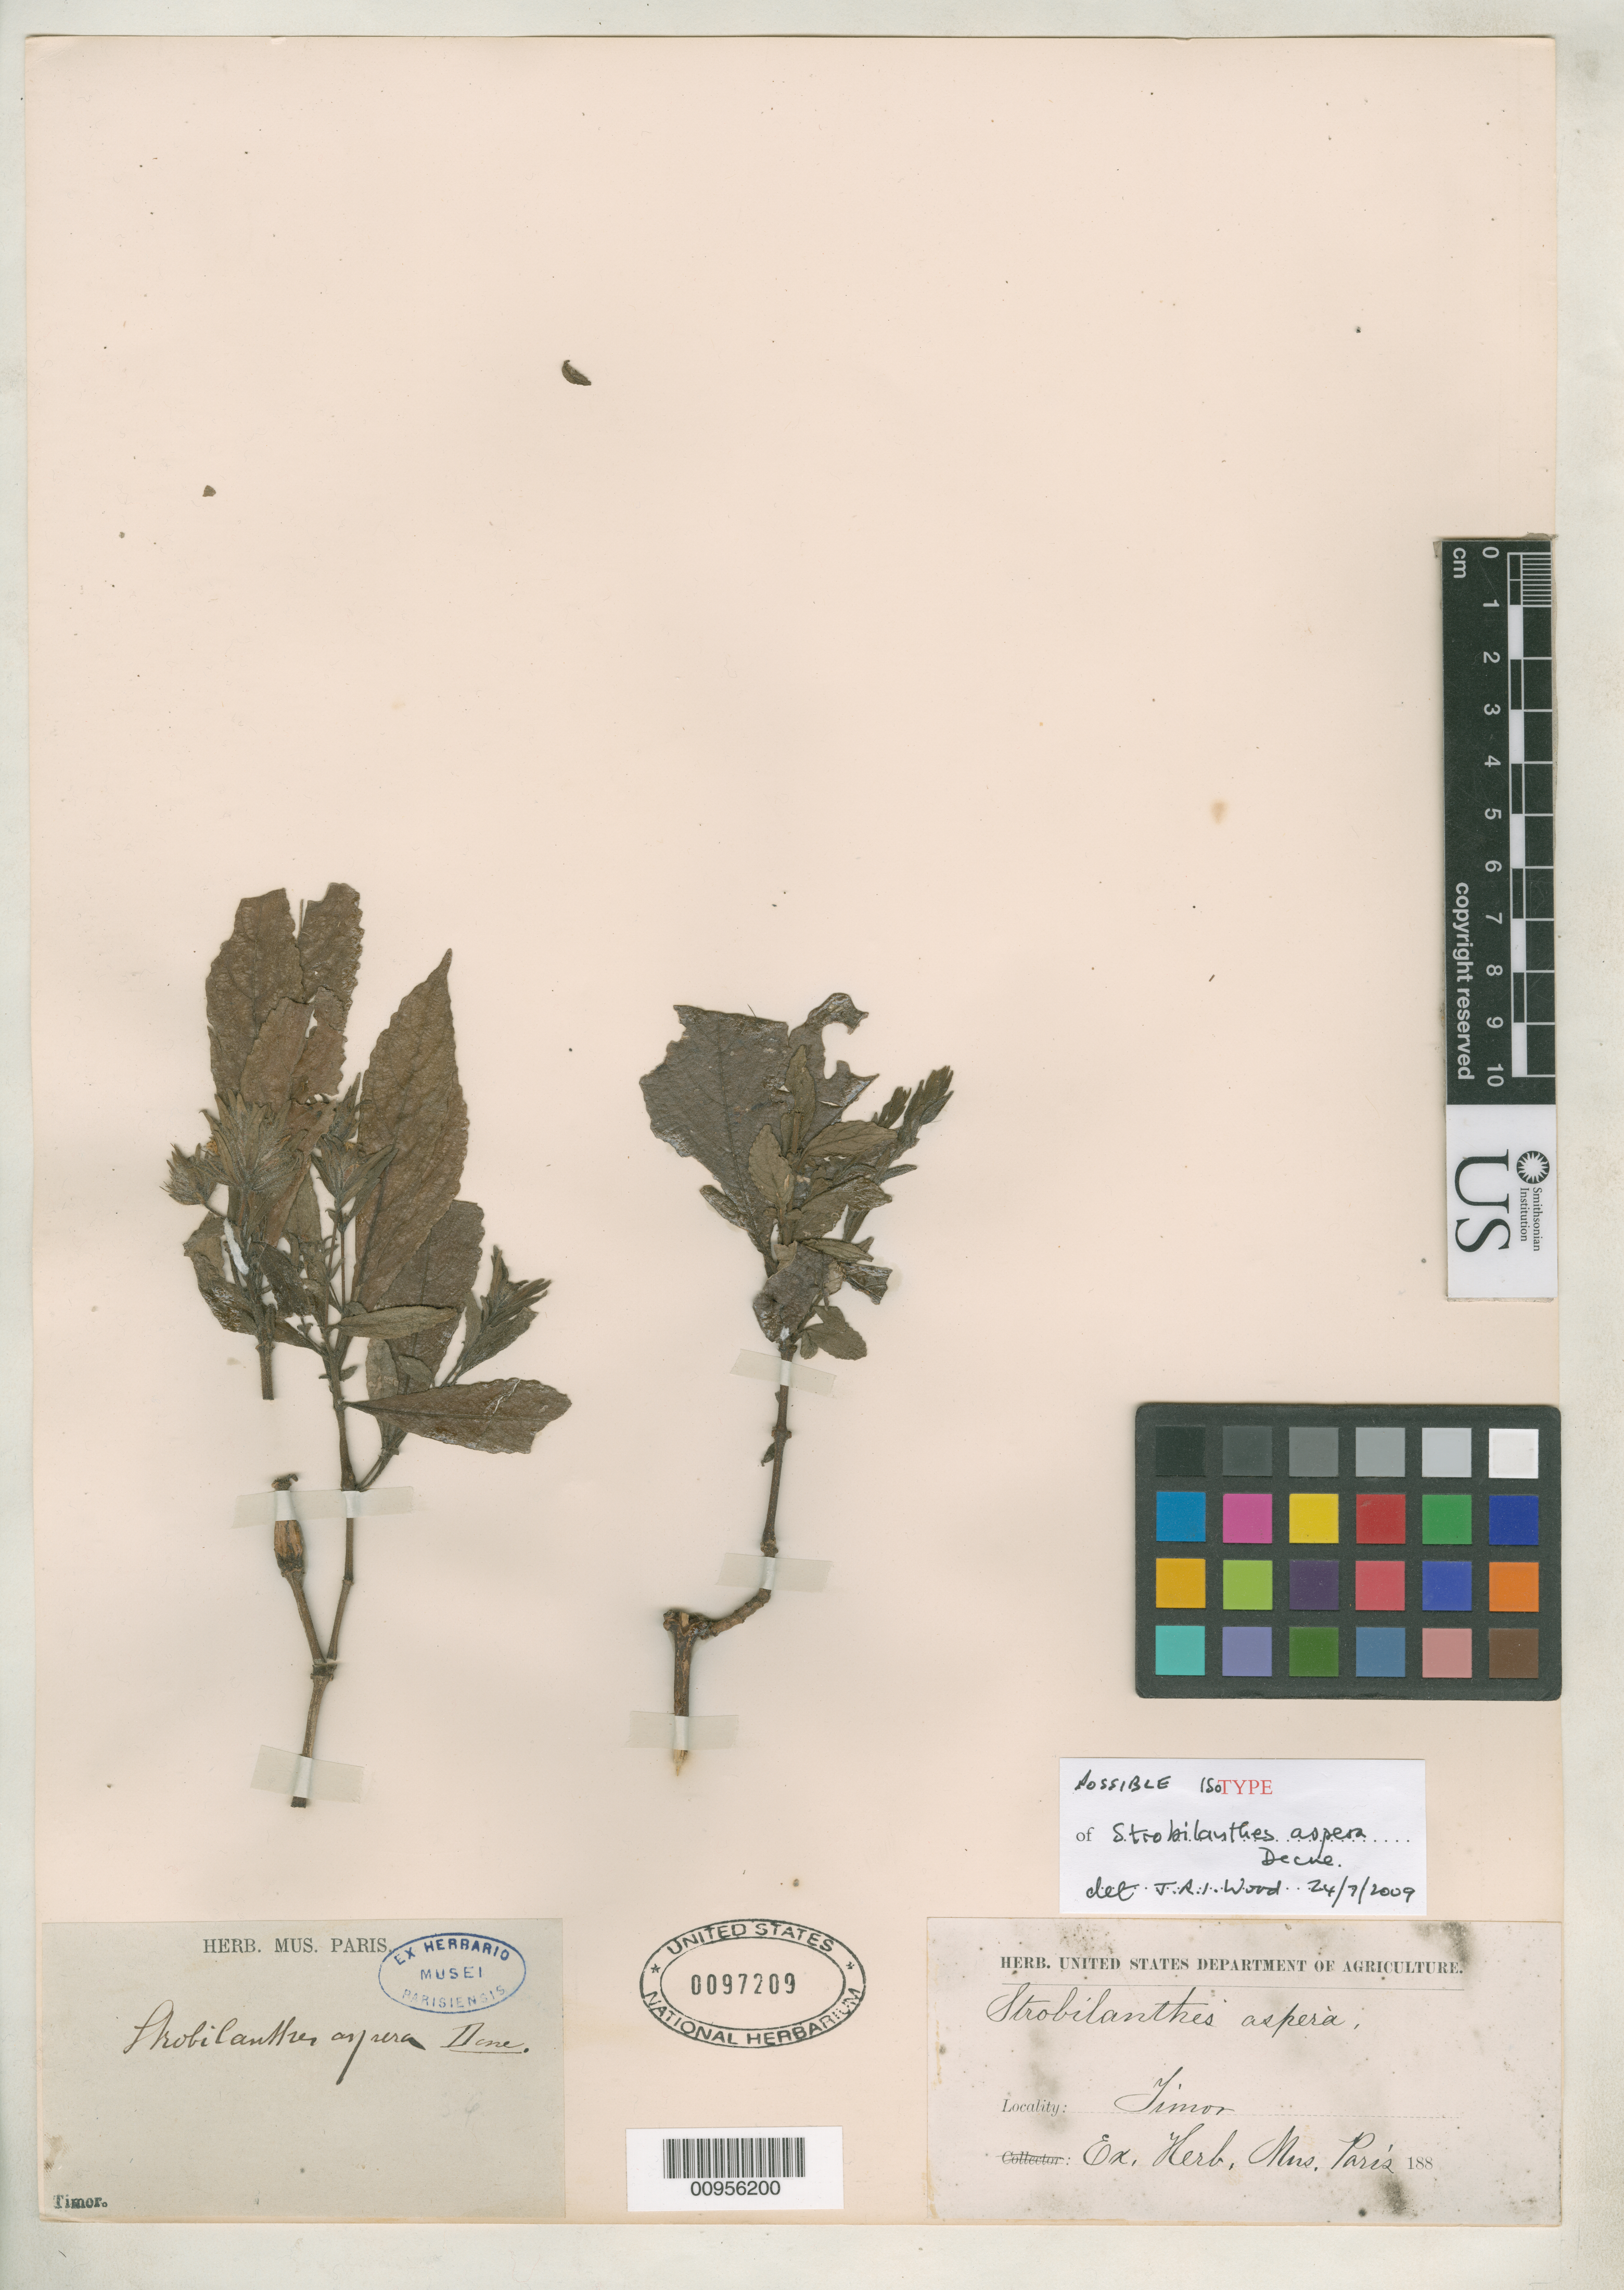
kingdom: Plantae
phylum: Tracheophyta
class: Magnoliopsida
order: Lamiales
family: Acanthaceae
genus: Strobilanthes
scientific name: Strobilanthes aspera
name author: Decne.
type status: Possible Isotype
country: Indonesia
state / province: Nusa Tenggara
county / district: Nusa Tenggara Timur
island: Timor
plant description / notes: Specimen ex Herb. Mus. Paris, without collector name, number, or date.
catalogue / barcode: US 97209